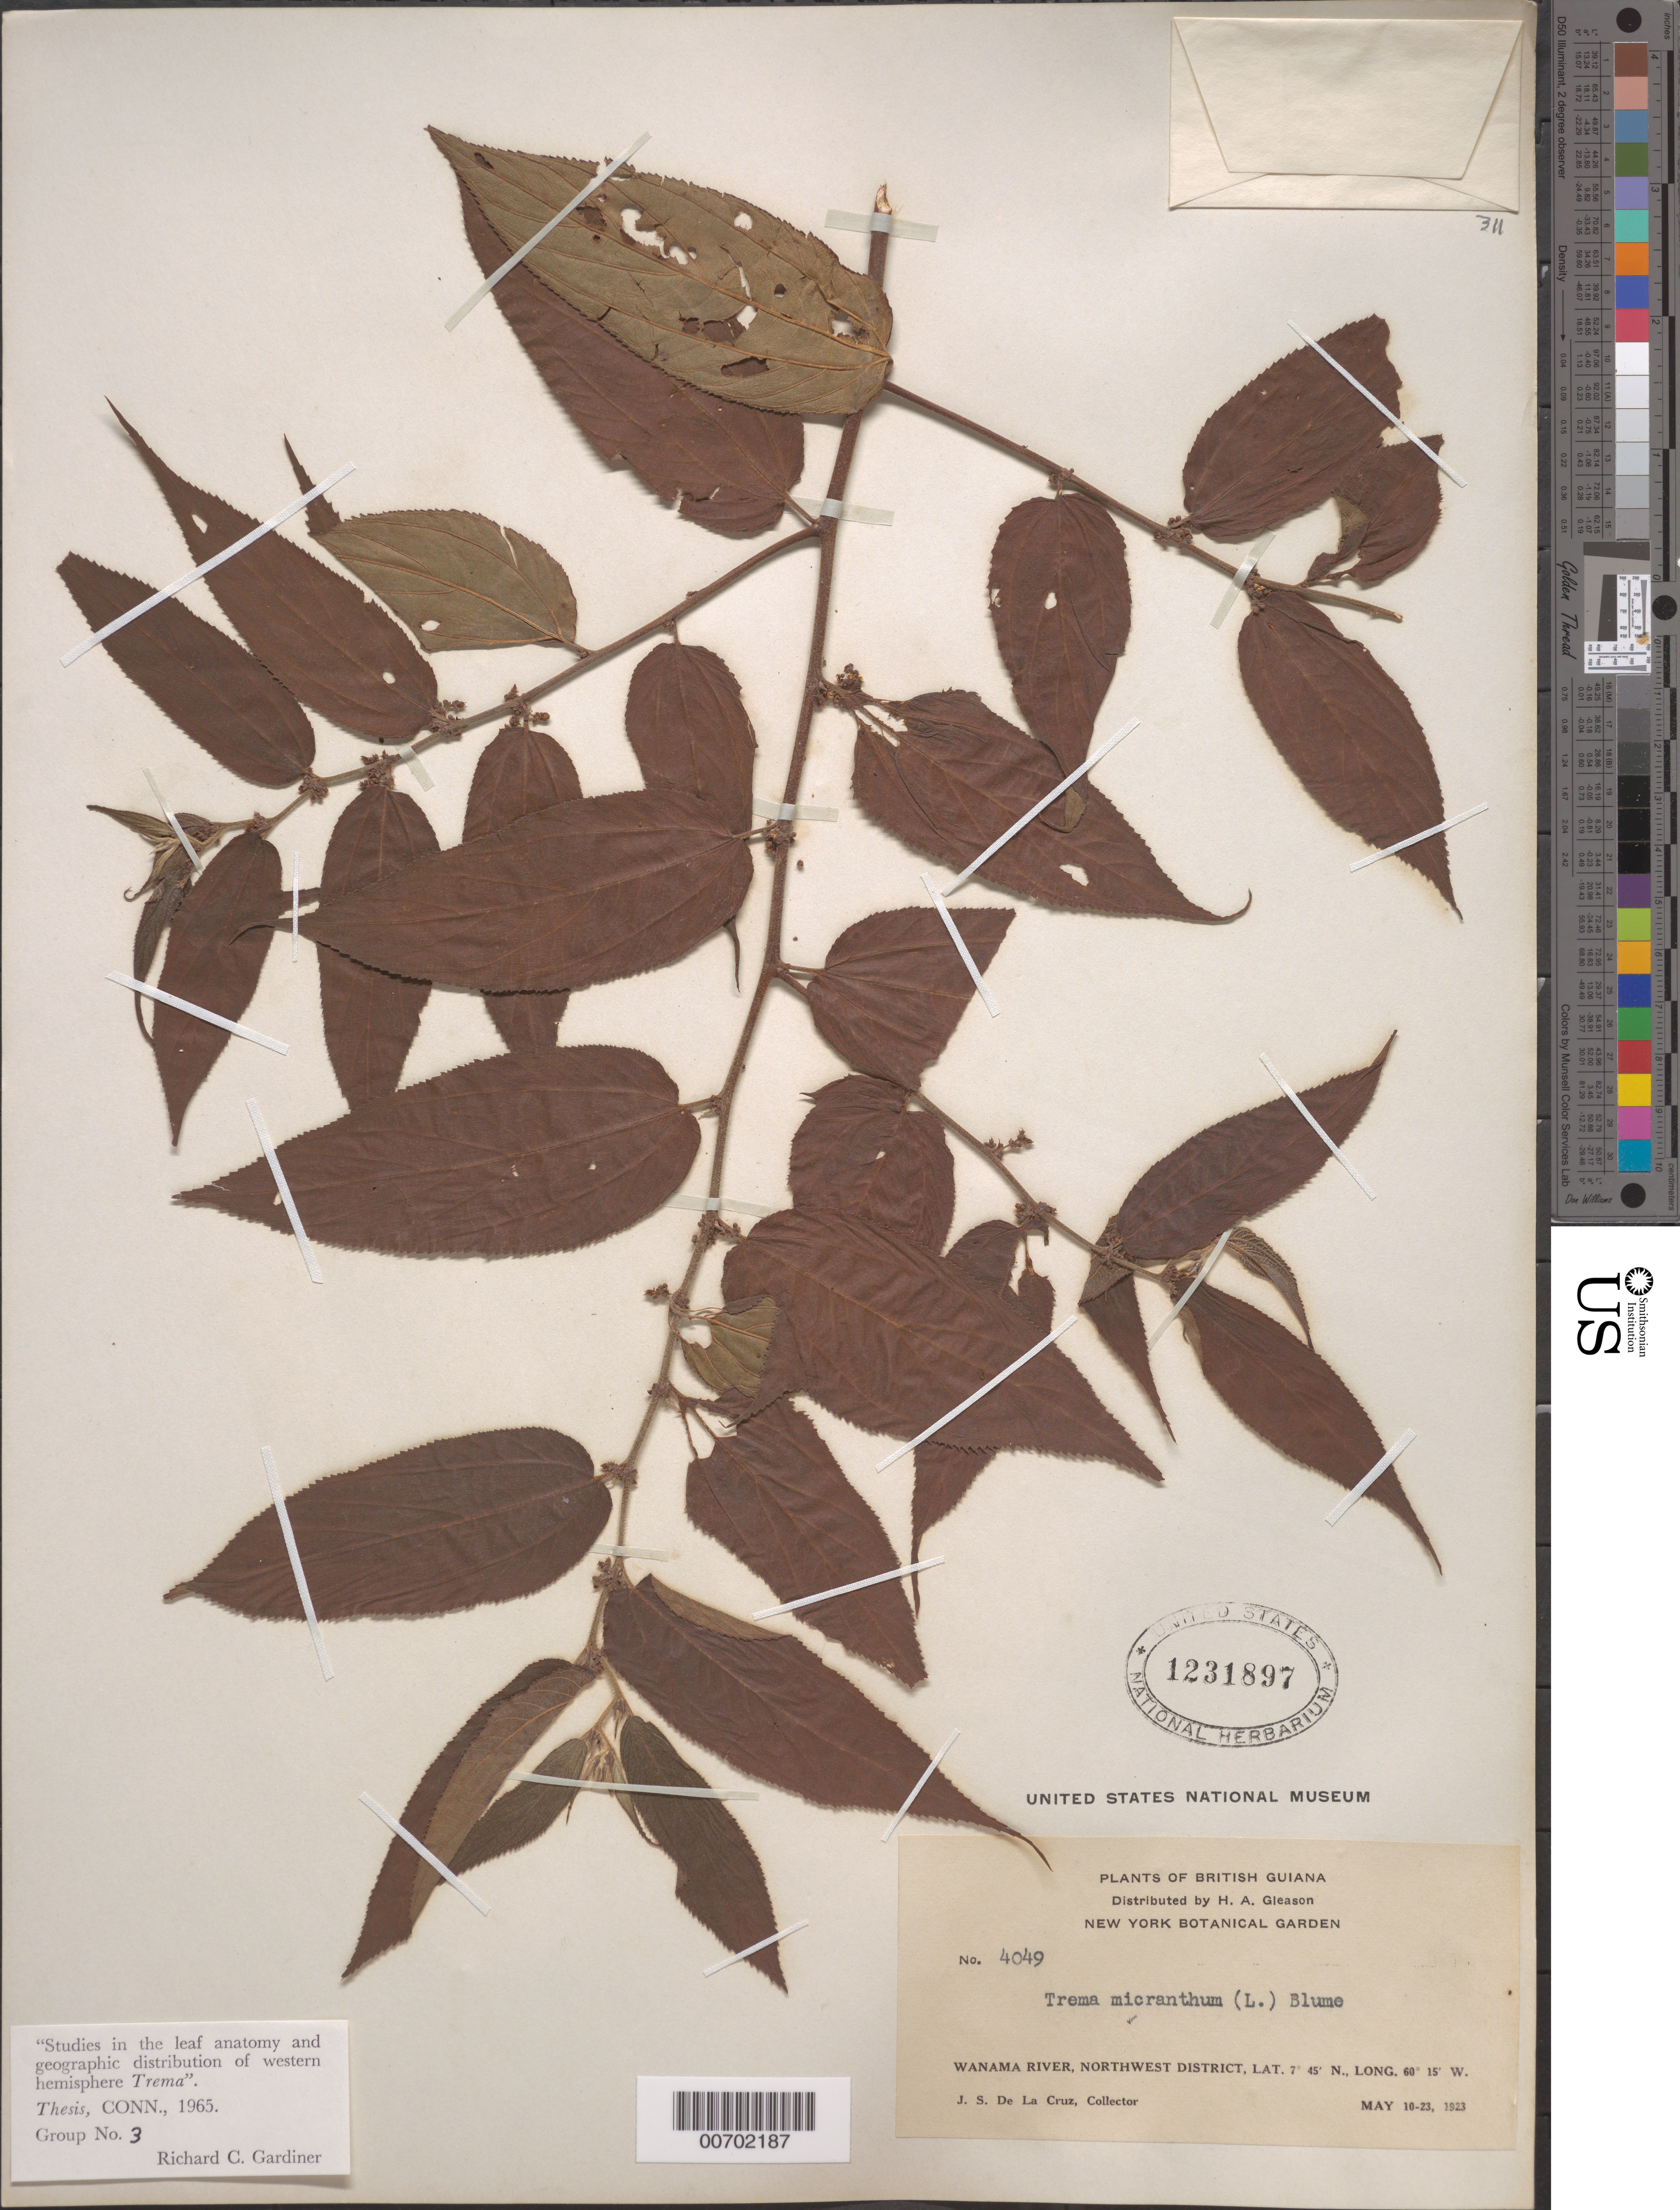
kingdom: Plantae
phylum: Tracheophyta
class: Magnoliopsida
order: Rosales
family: Cannabaceae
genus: Trema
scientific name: Trema micranthum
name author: (L.) Blume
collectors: J. S. de la Cruz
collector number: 4049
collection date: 1923-05-10/1923-05-23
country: Guyana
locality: British Guiana. Wanama River, Northwest District.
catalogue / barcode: US 1231897